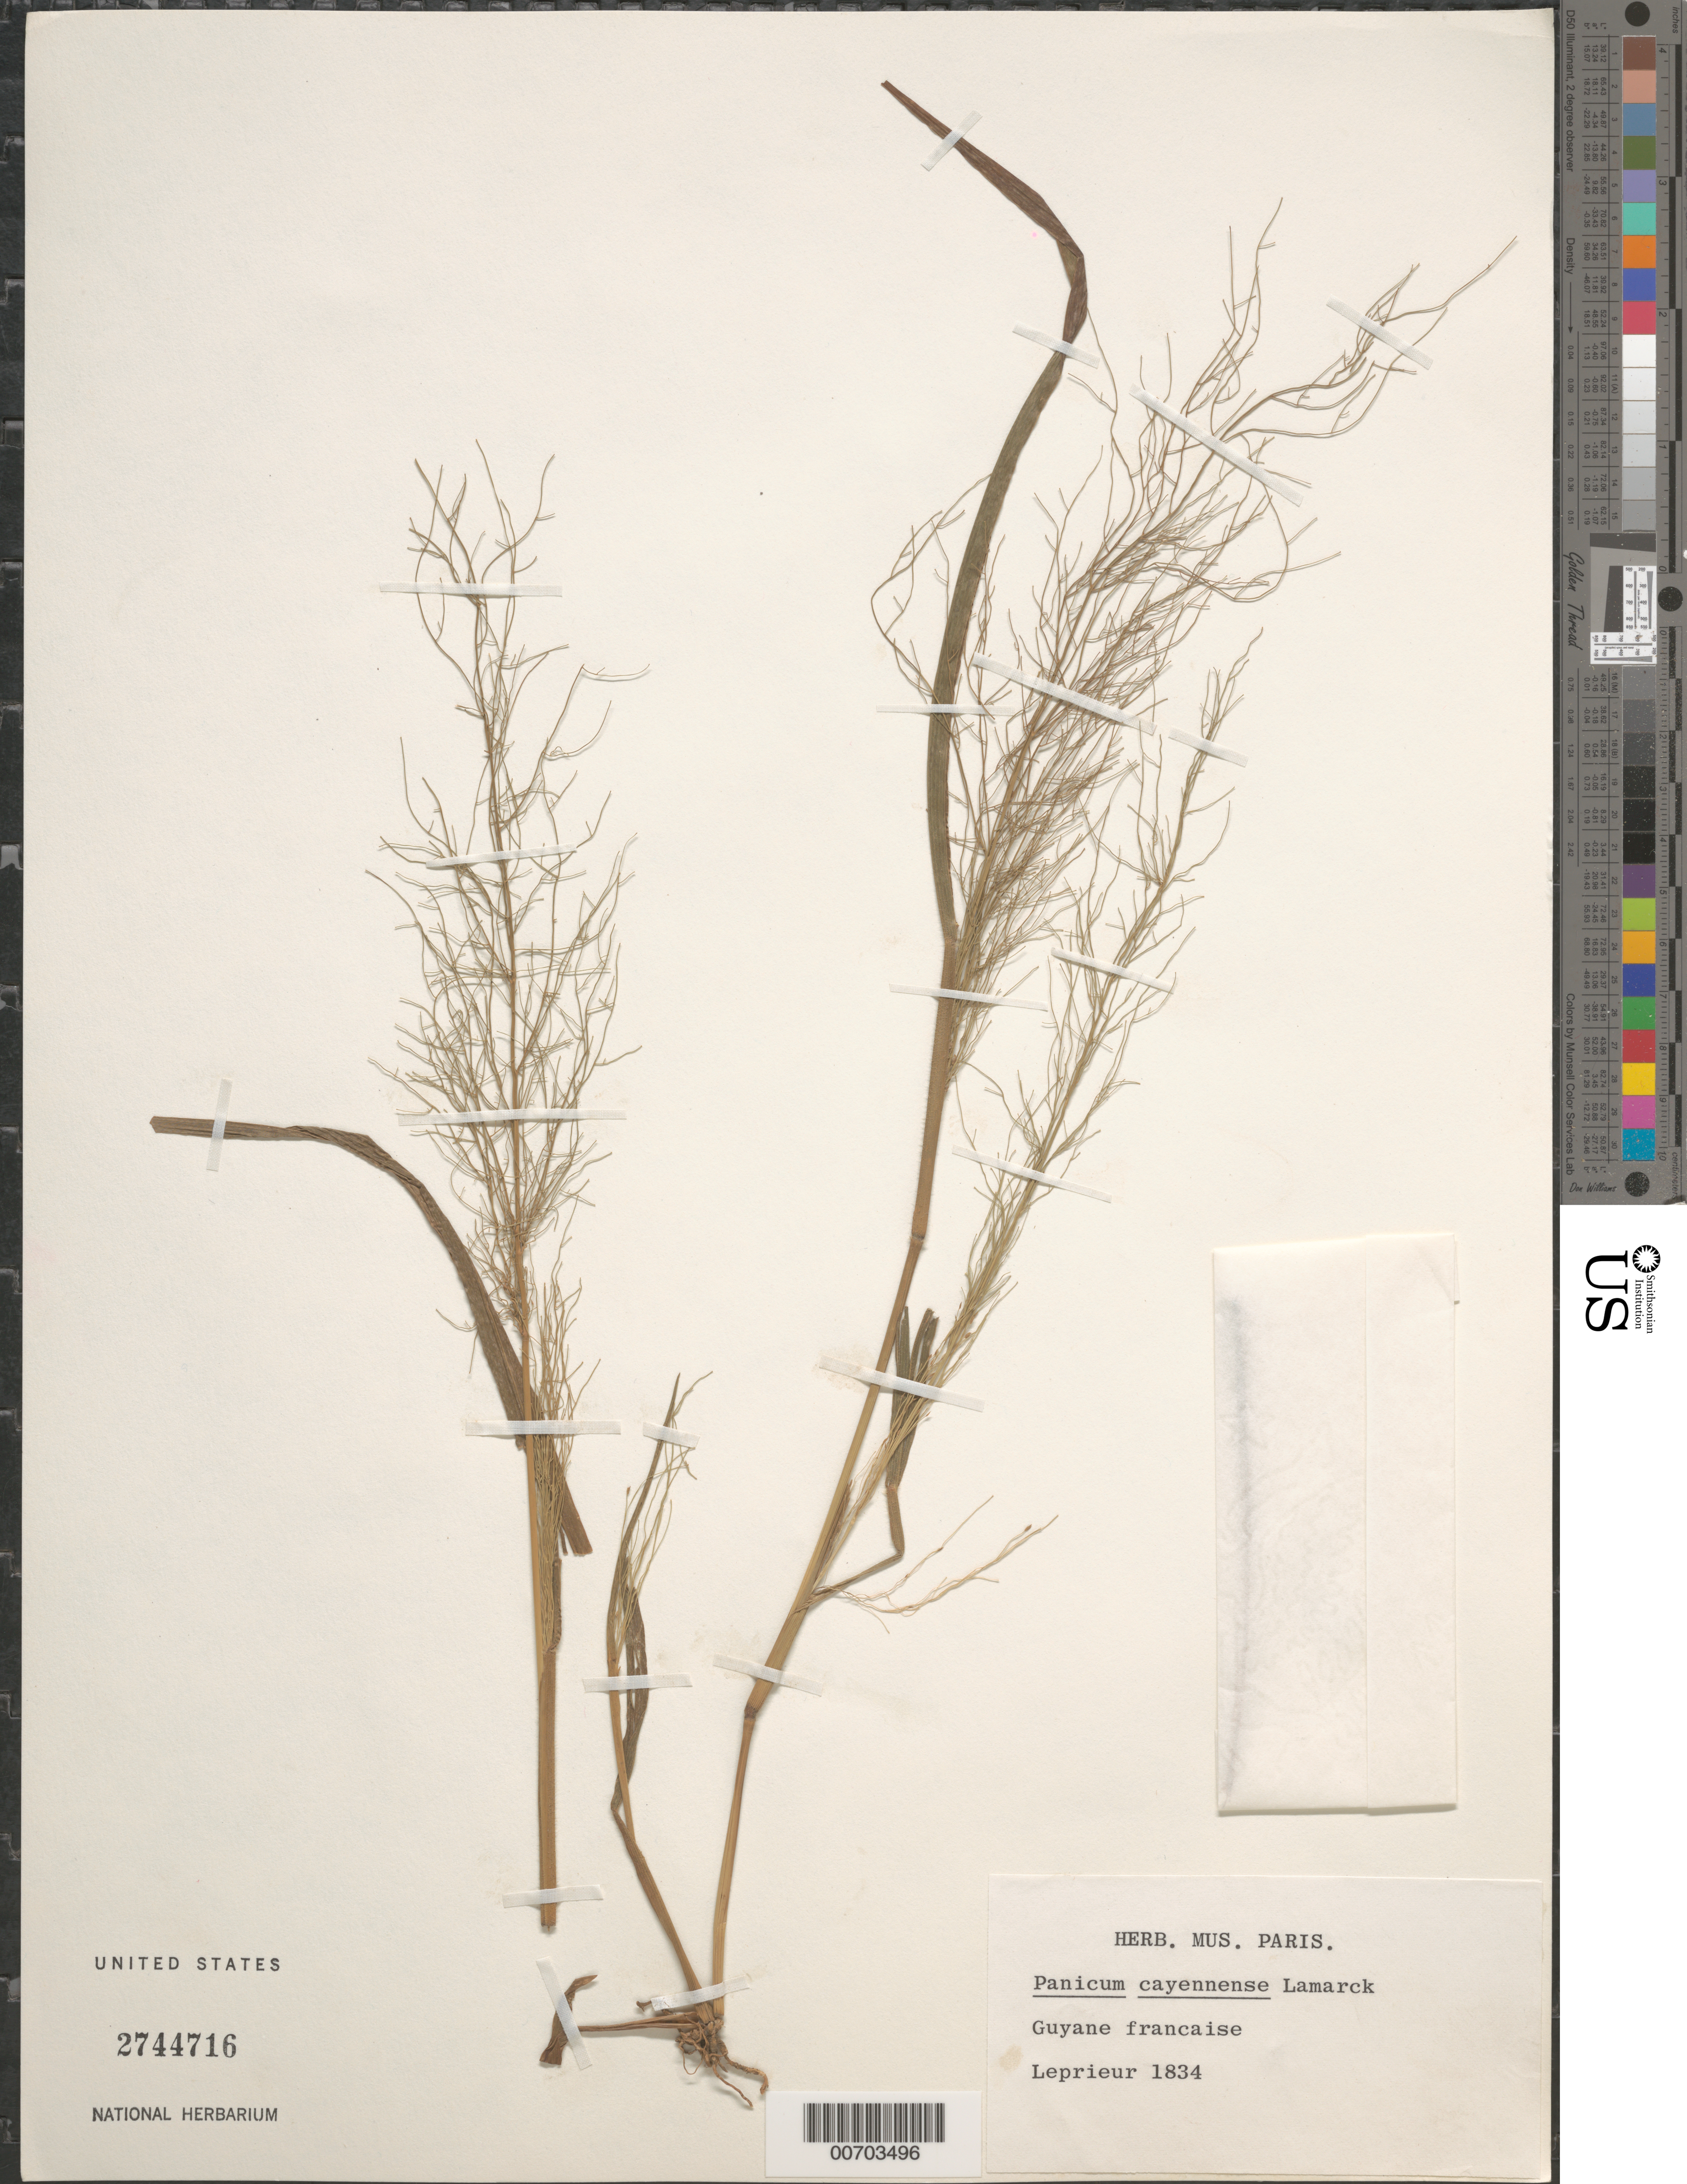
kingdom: Plantae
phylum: Tracheophyta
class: Liliopsida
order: Poales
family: Poaceae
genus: Panicum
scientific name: Panicum cayennense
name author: Lam.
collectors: F. M. R. Leprieur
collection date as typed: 1834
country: French Guiana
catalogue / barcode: US 2744716